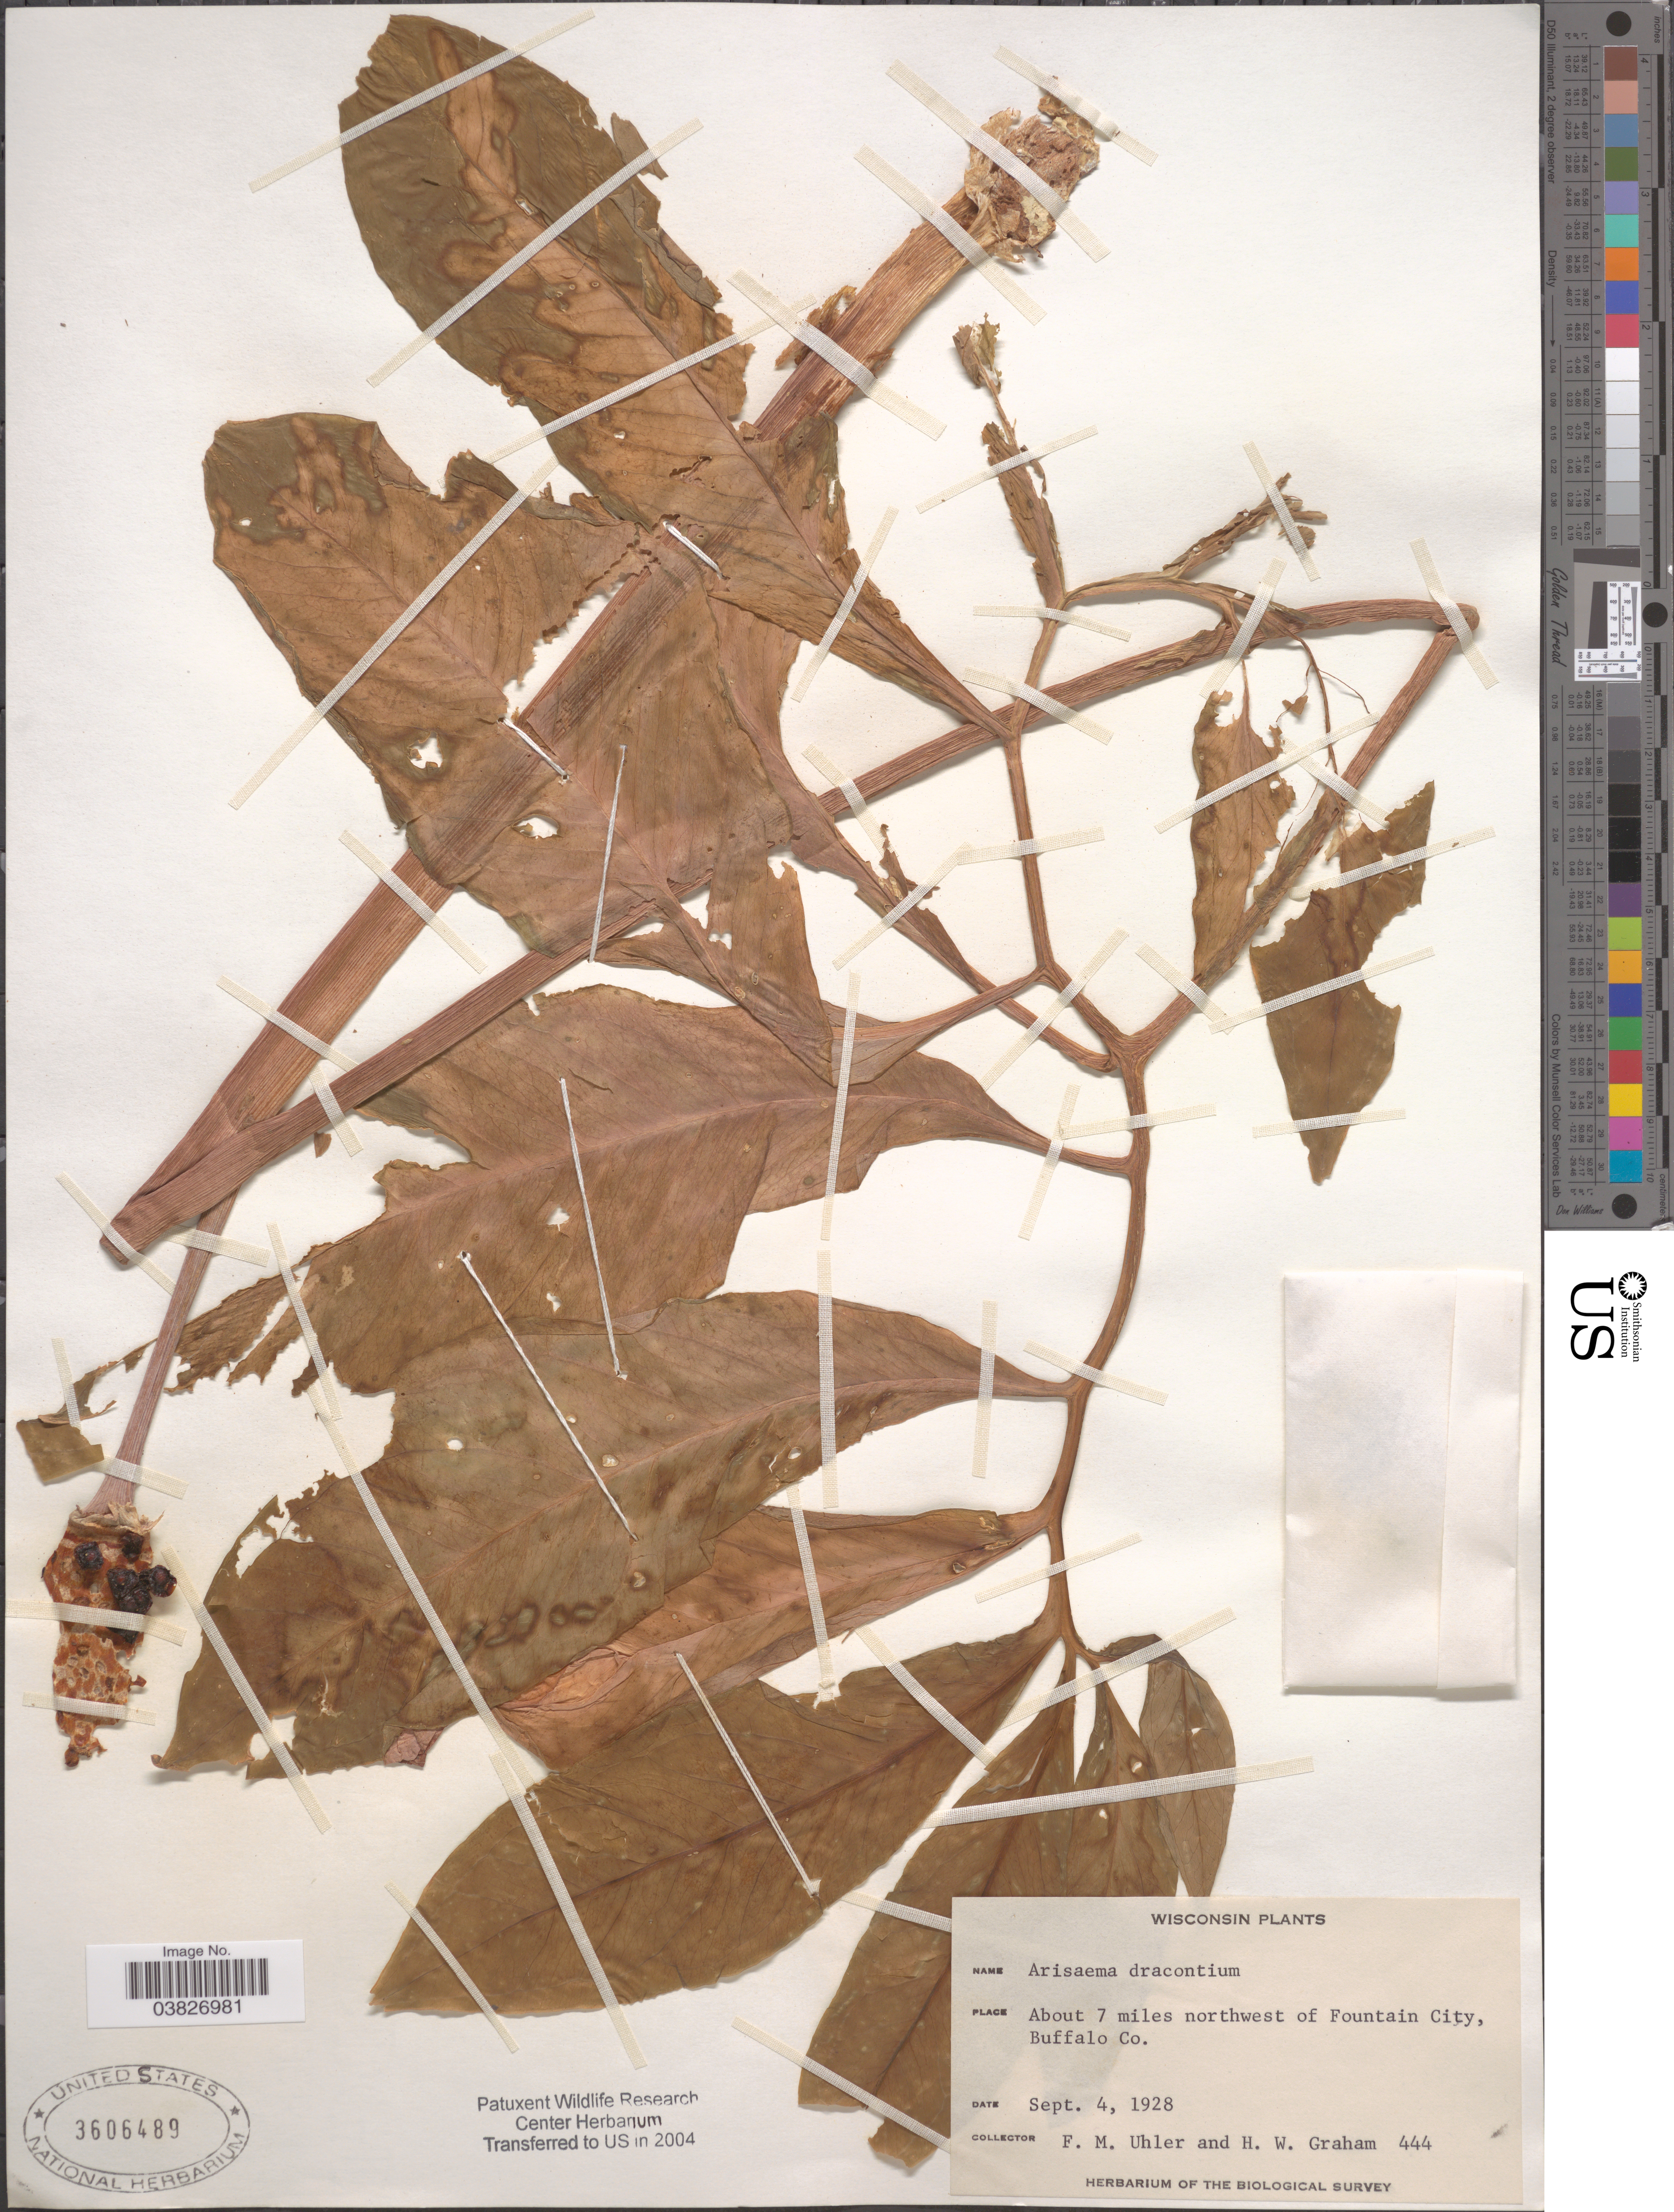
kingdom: Plantae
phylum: Tracheophyta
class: Liliopsida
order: Alismatales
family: Araceae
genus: Arisaema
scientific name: Arisaema dracontium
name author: (L.) Schott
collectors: F. M. Uhler & H. W. Graham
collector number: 444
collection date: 1928-09-04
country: United States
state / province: Wisconsin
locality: About 7 miles northwest of Fountain City, Buffalo Co.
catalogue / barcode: US 3606489